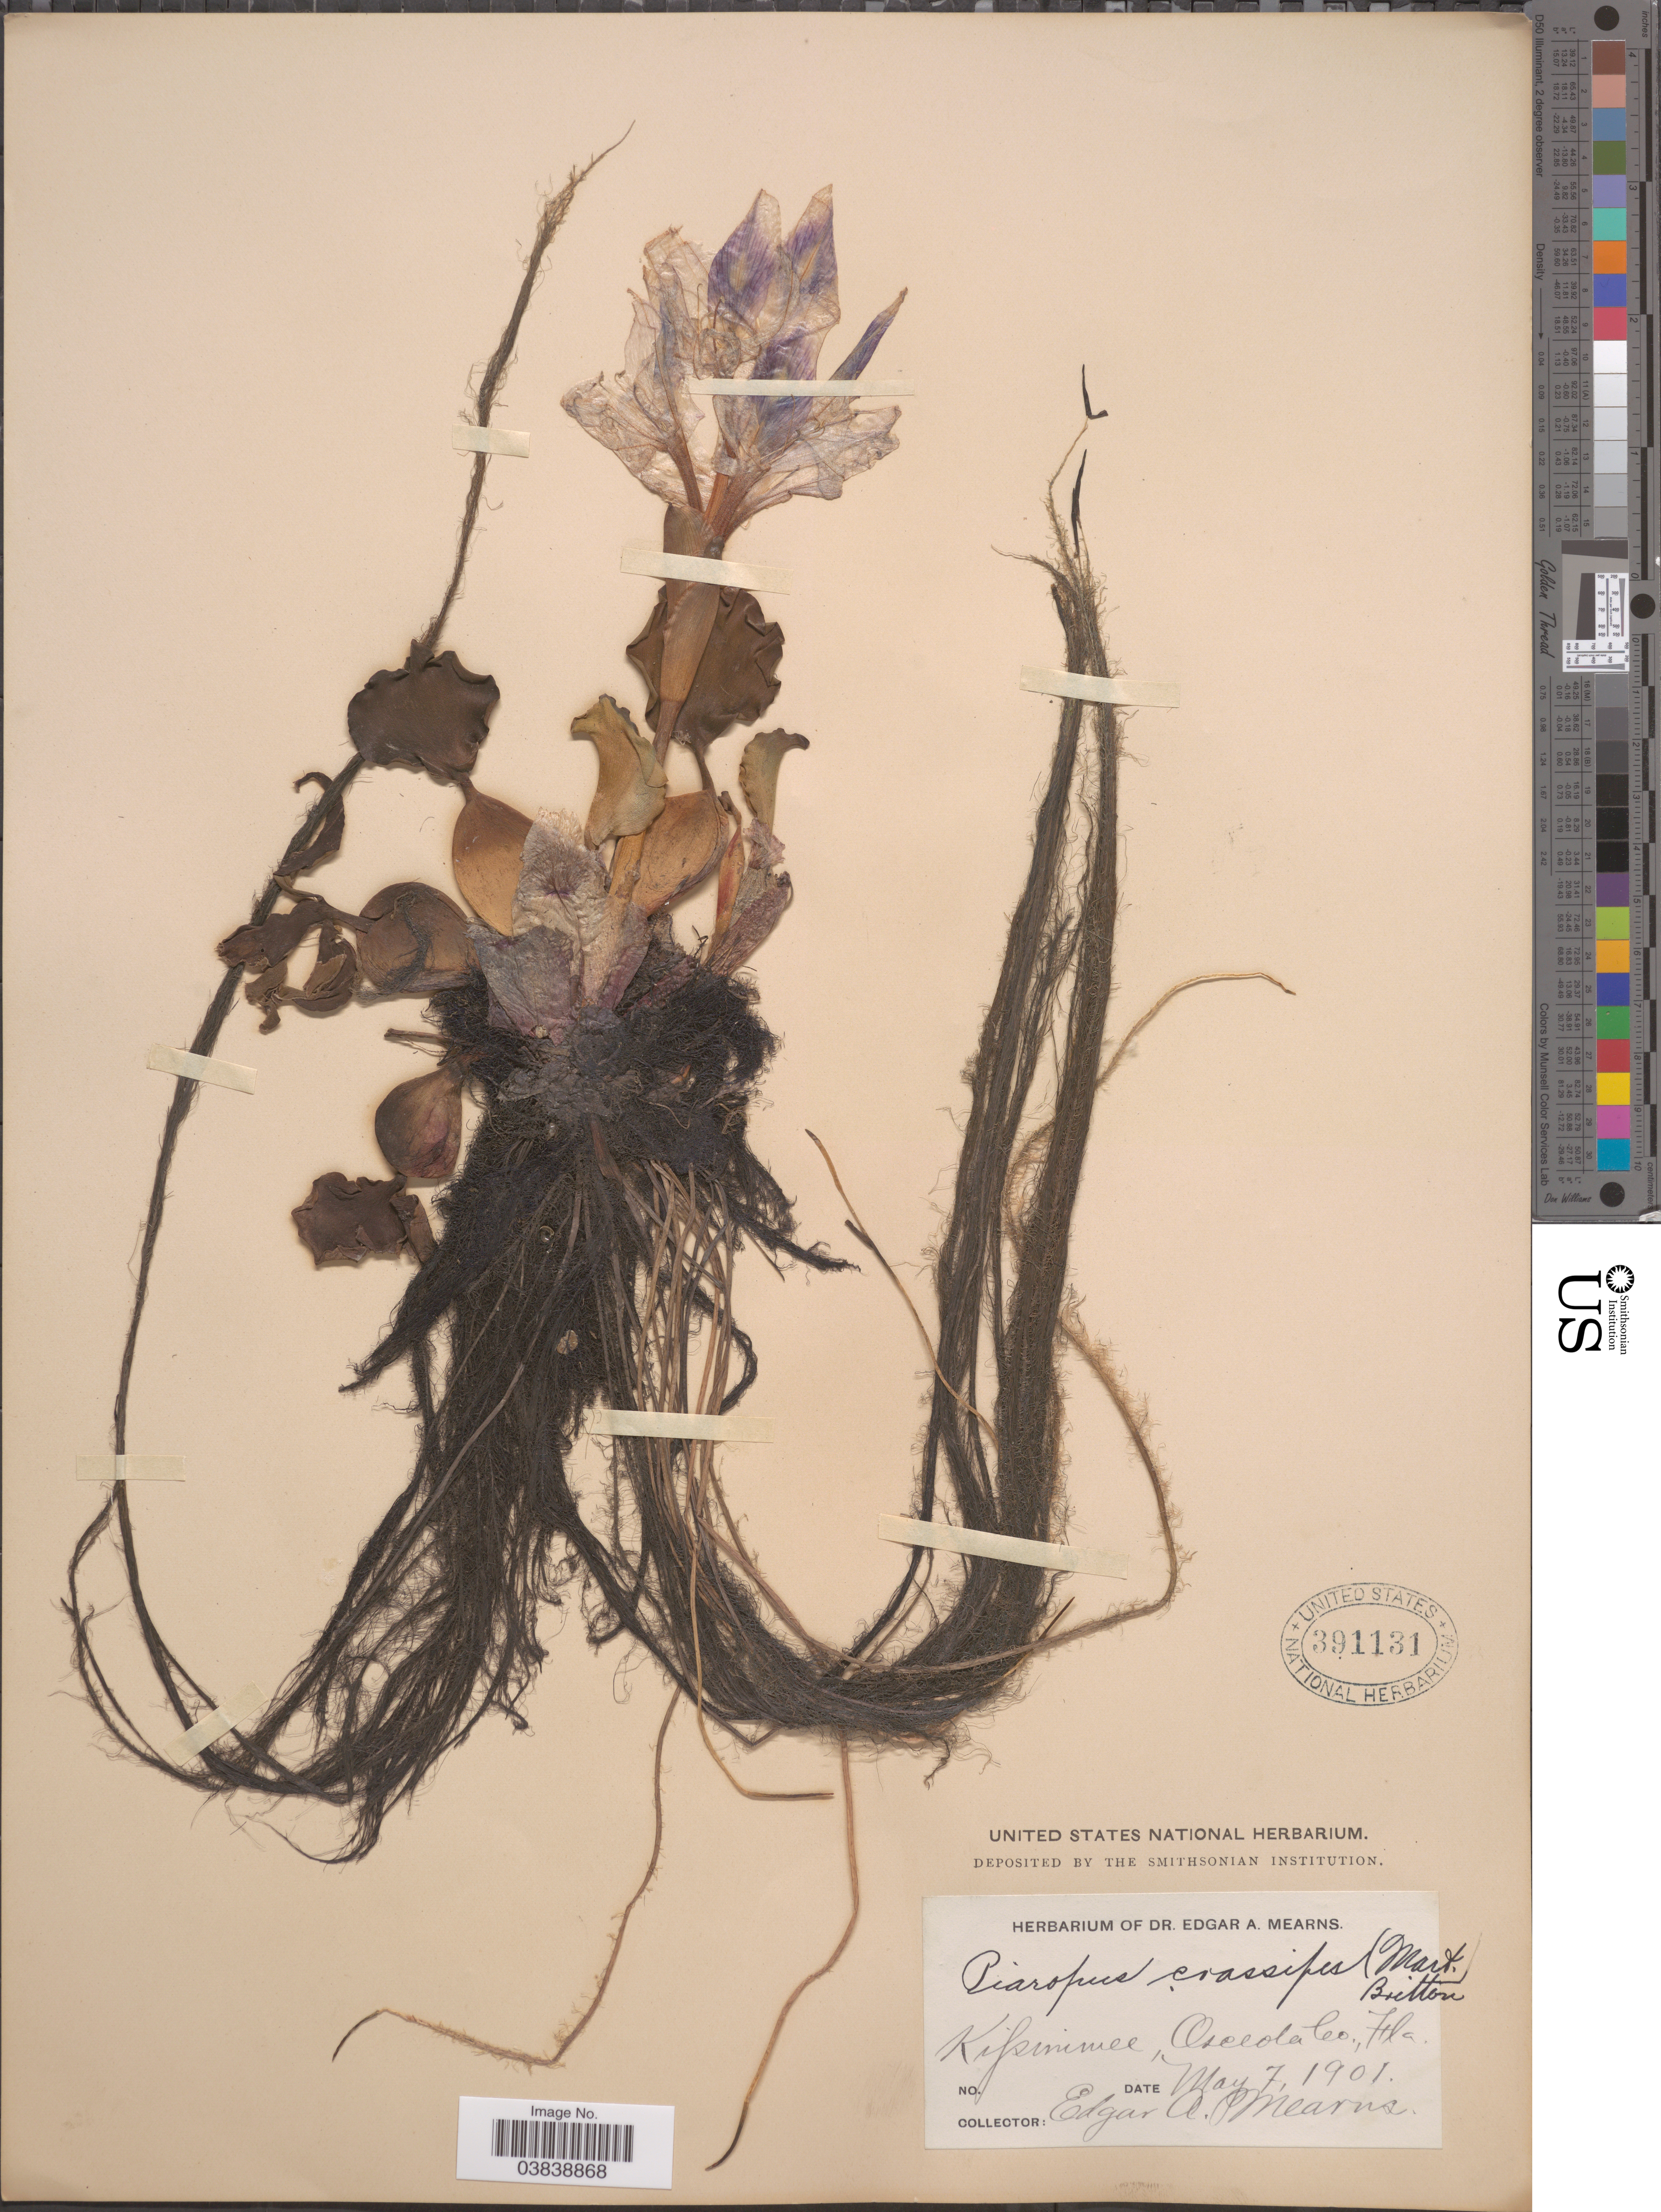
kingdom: Plantae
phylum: Tracheophyta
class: Liliopsida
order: Commelinales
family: Pontederiaceae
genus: Eichhornia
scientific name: Eichhornia crassipes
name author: (Mart.) Solms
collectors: E. A. Mearns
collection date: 1901-05-07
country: United States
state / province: Florida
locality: Kissinimee, Osceola Co.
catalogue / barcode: US 391131